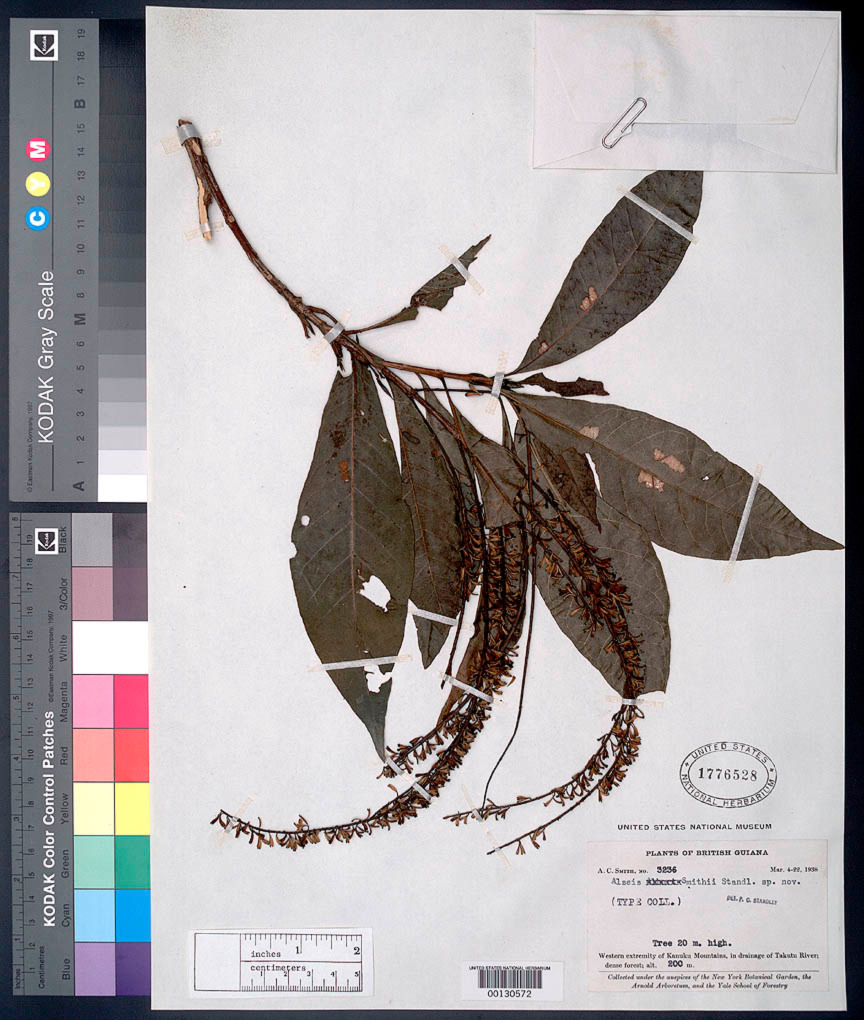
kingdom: Plantae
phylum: Tracheophyta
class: Magnoliopsida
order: Gentianales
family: Rubiaceae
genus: Alseis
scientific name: Alseis smithii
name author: Standl.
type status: Isotype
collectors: A. C. Smith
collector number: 3236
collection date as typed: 14 Mar 1938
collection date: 1938-03-14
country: Guyana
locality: Western extremity of Kanuku Mountains, drainage of Takutu River.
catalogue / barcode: US 1776528